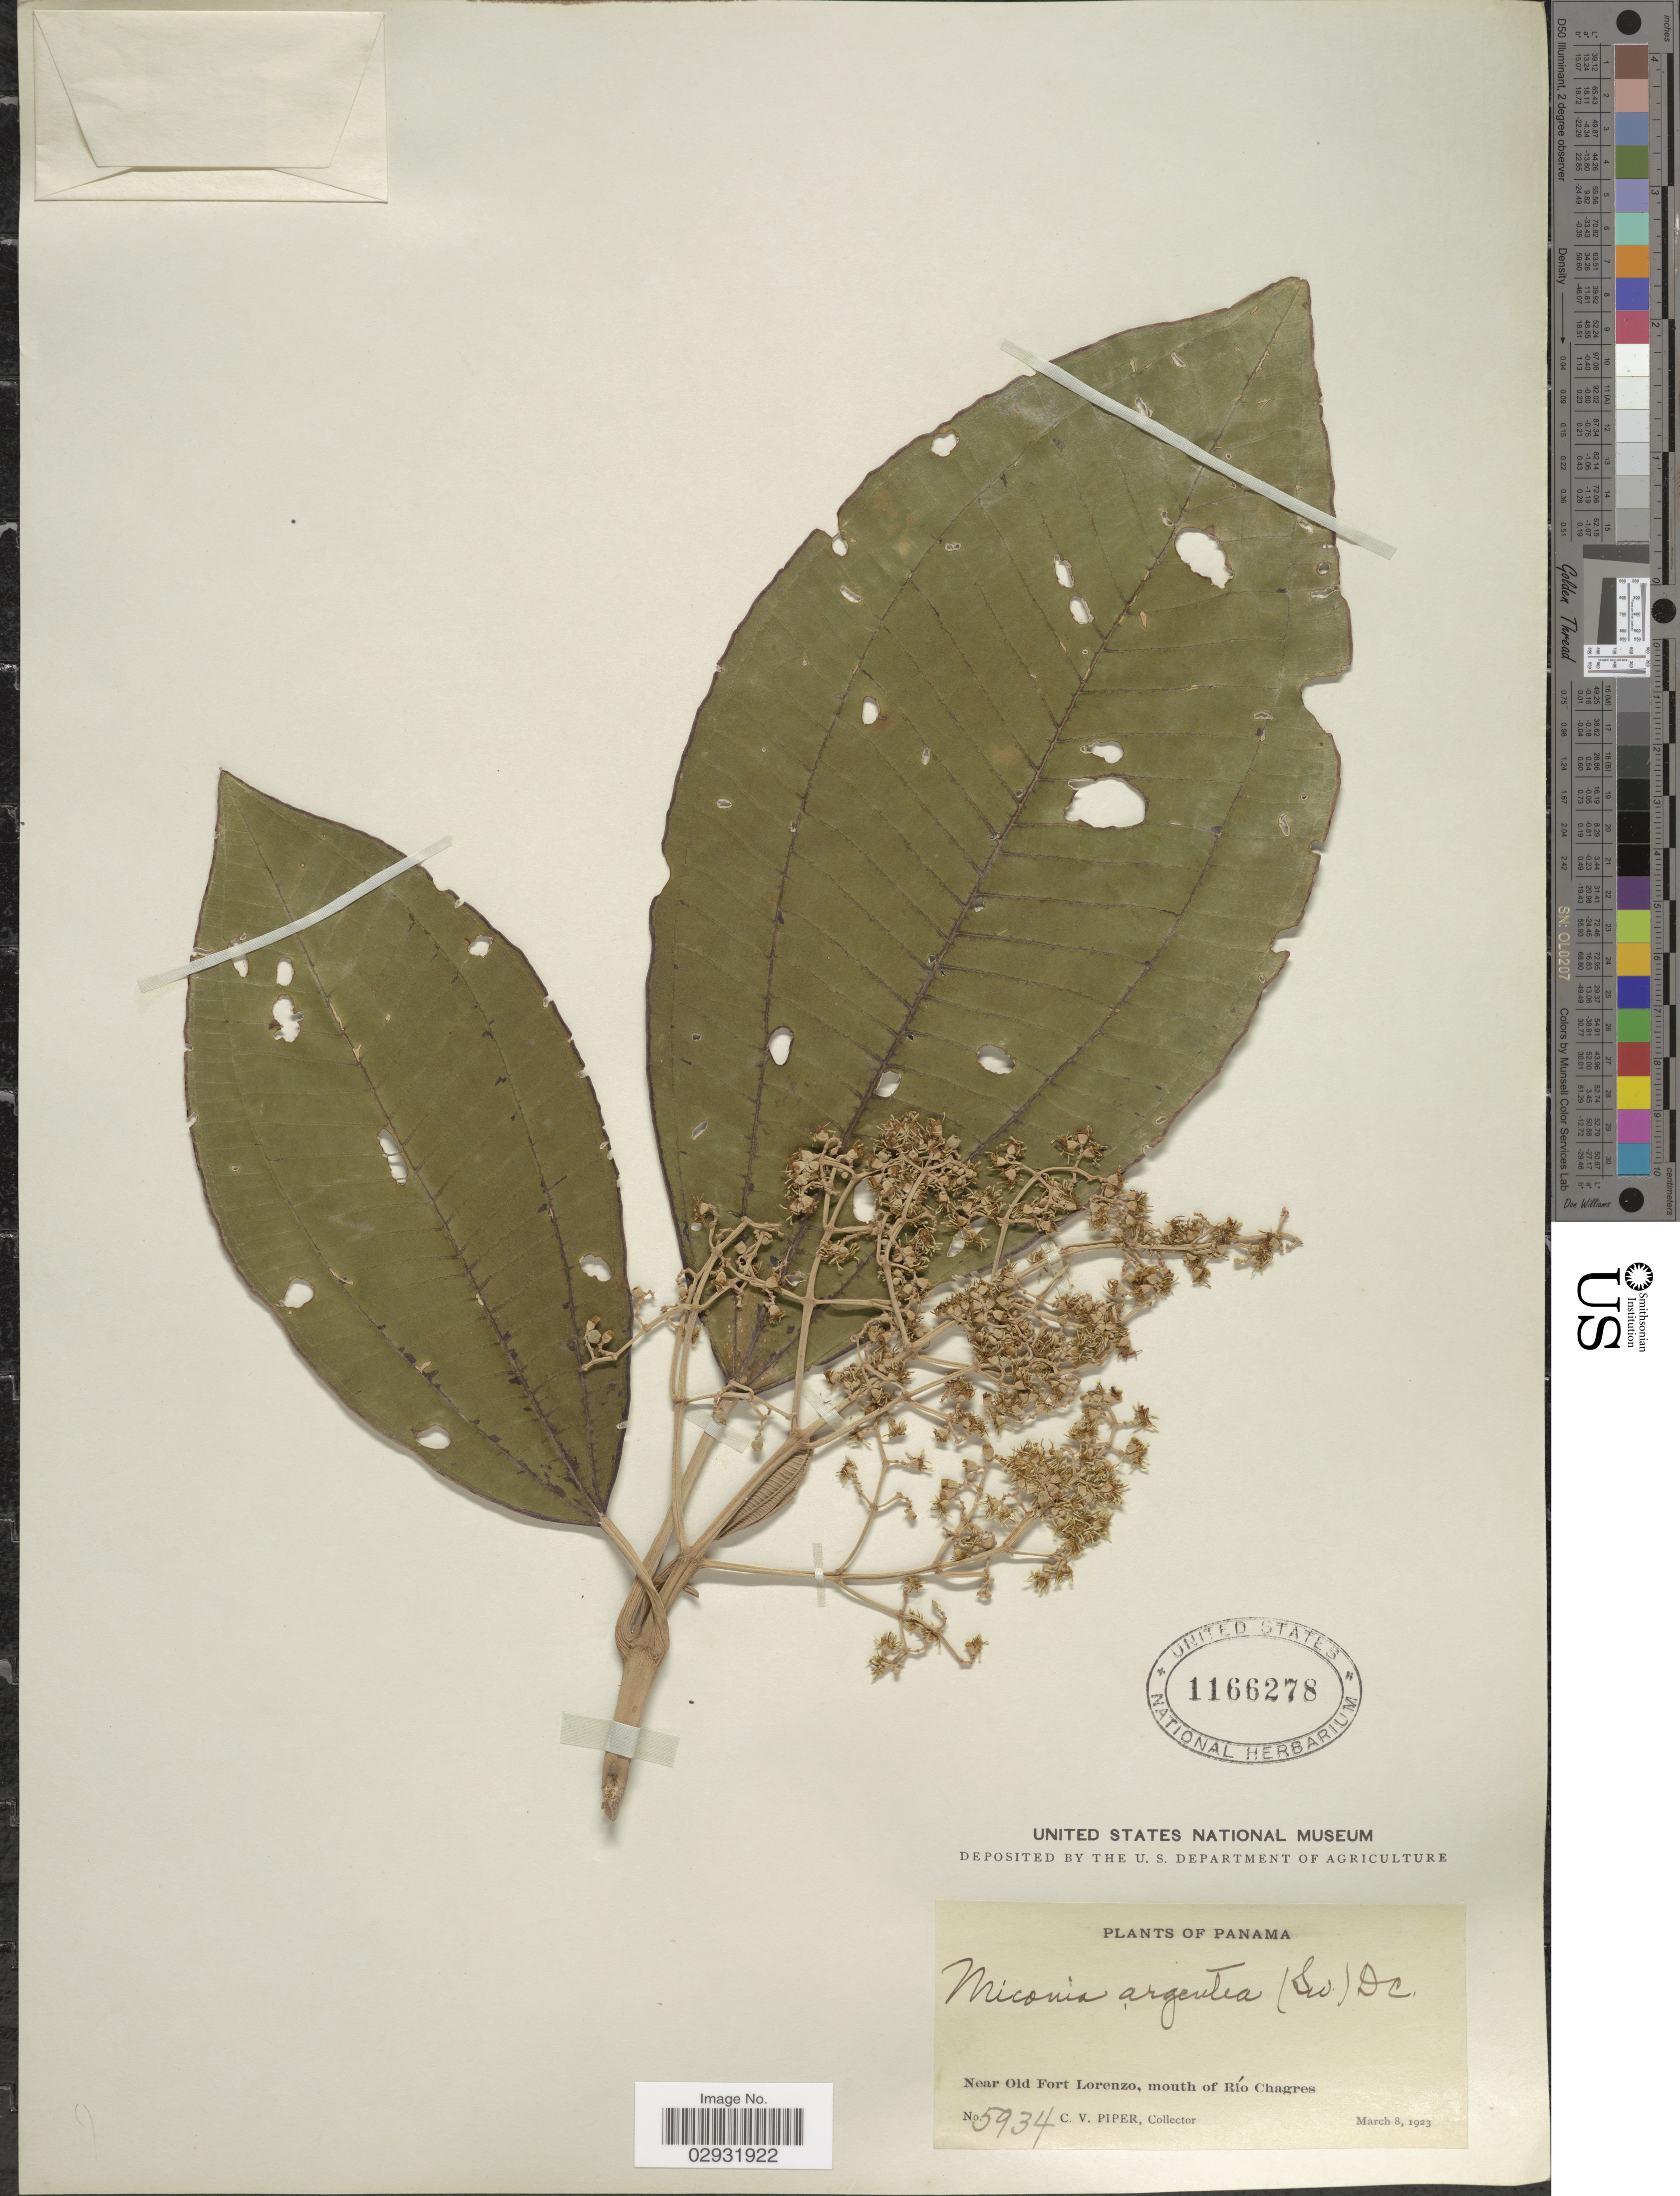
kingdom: Plantae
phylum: Tracheophyta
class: Magnoliopsida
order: Myrtales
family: Melastomataceae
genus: Miconia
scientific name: Miconia argentea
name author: (Sw.) DC.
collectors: C. V. Piper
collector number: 5934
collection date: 1923-03-08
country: Panama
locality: Near Old Fort Lorenzo, mouth of Río Chagres.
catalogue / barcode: US 1166278